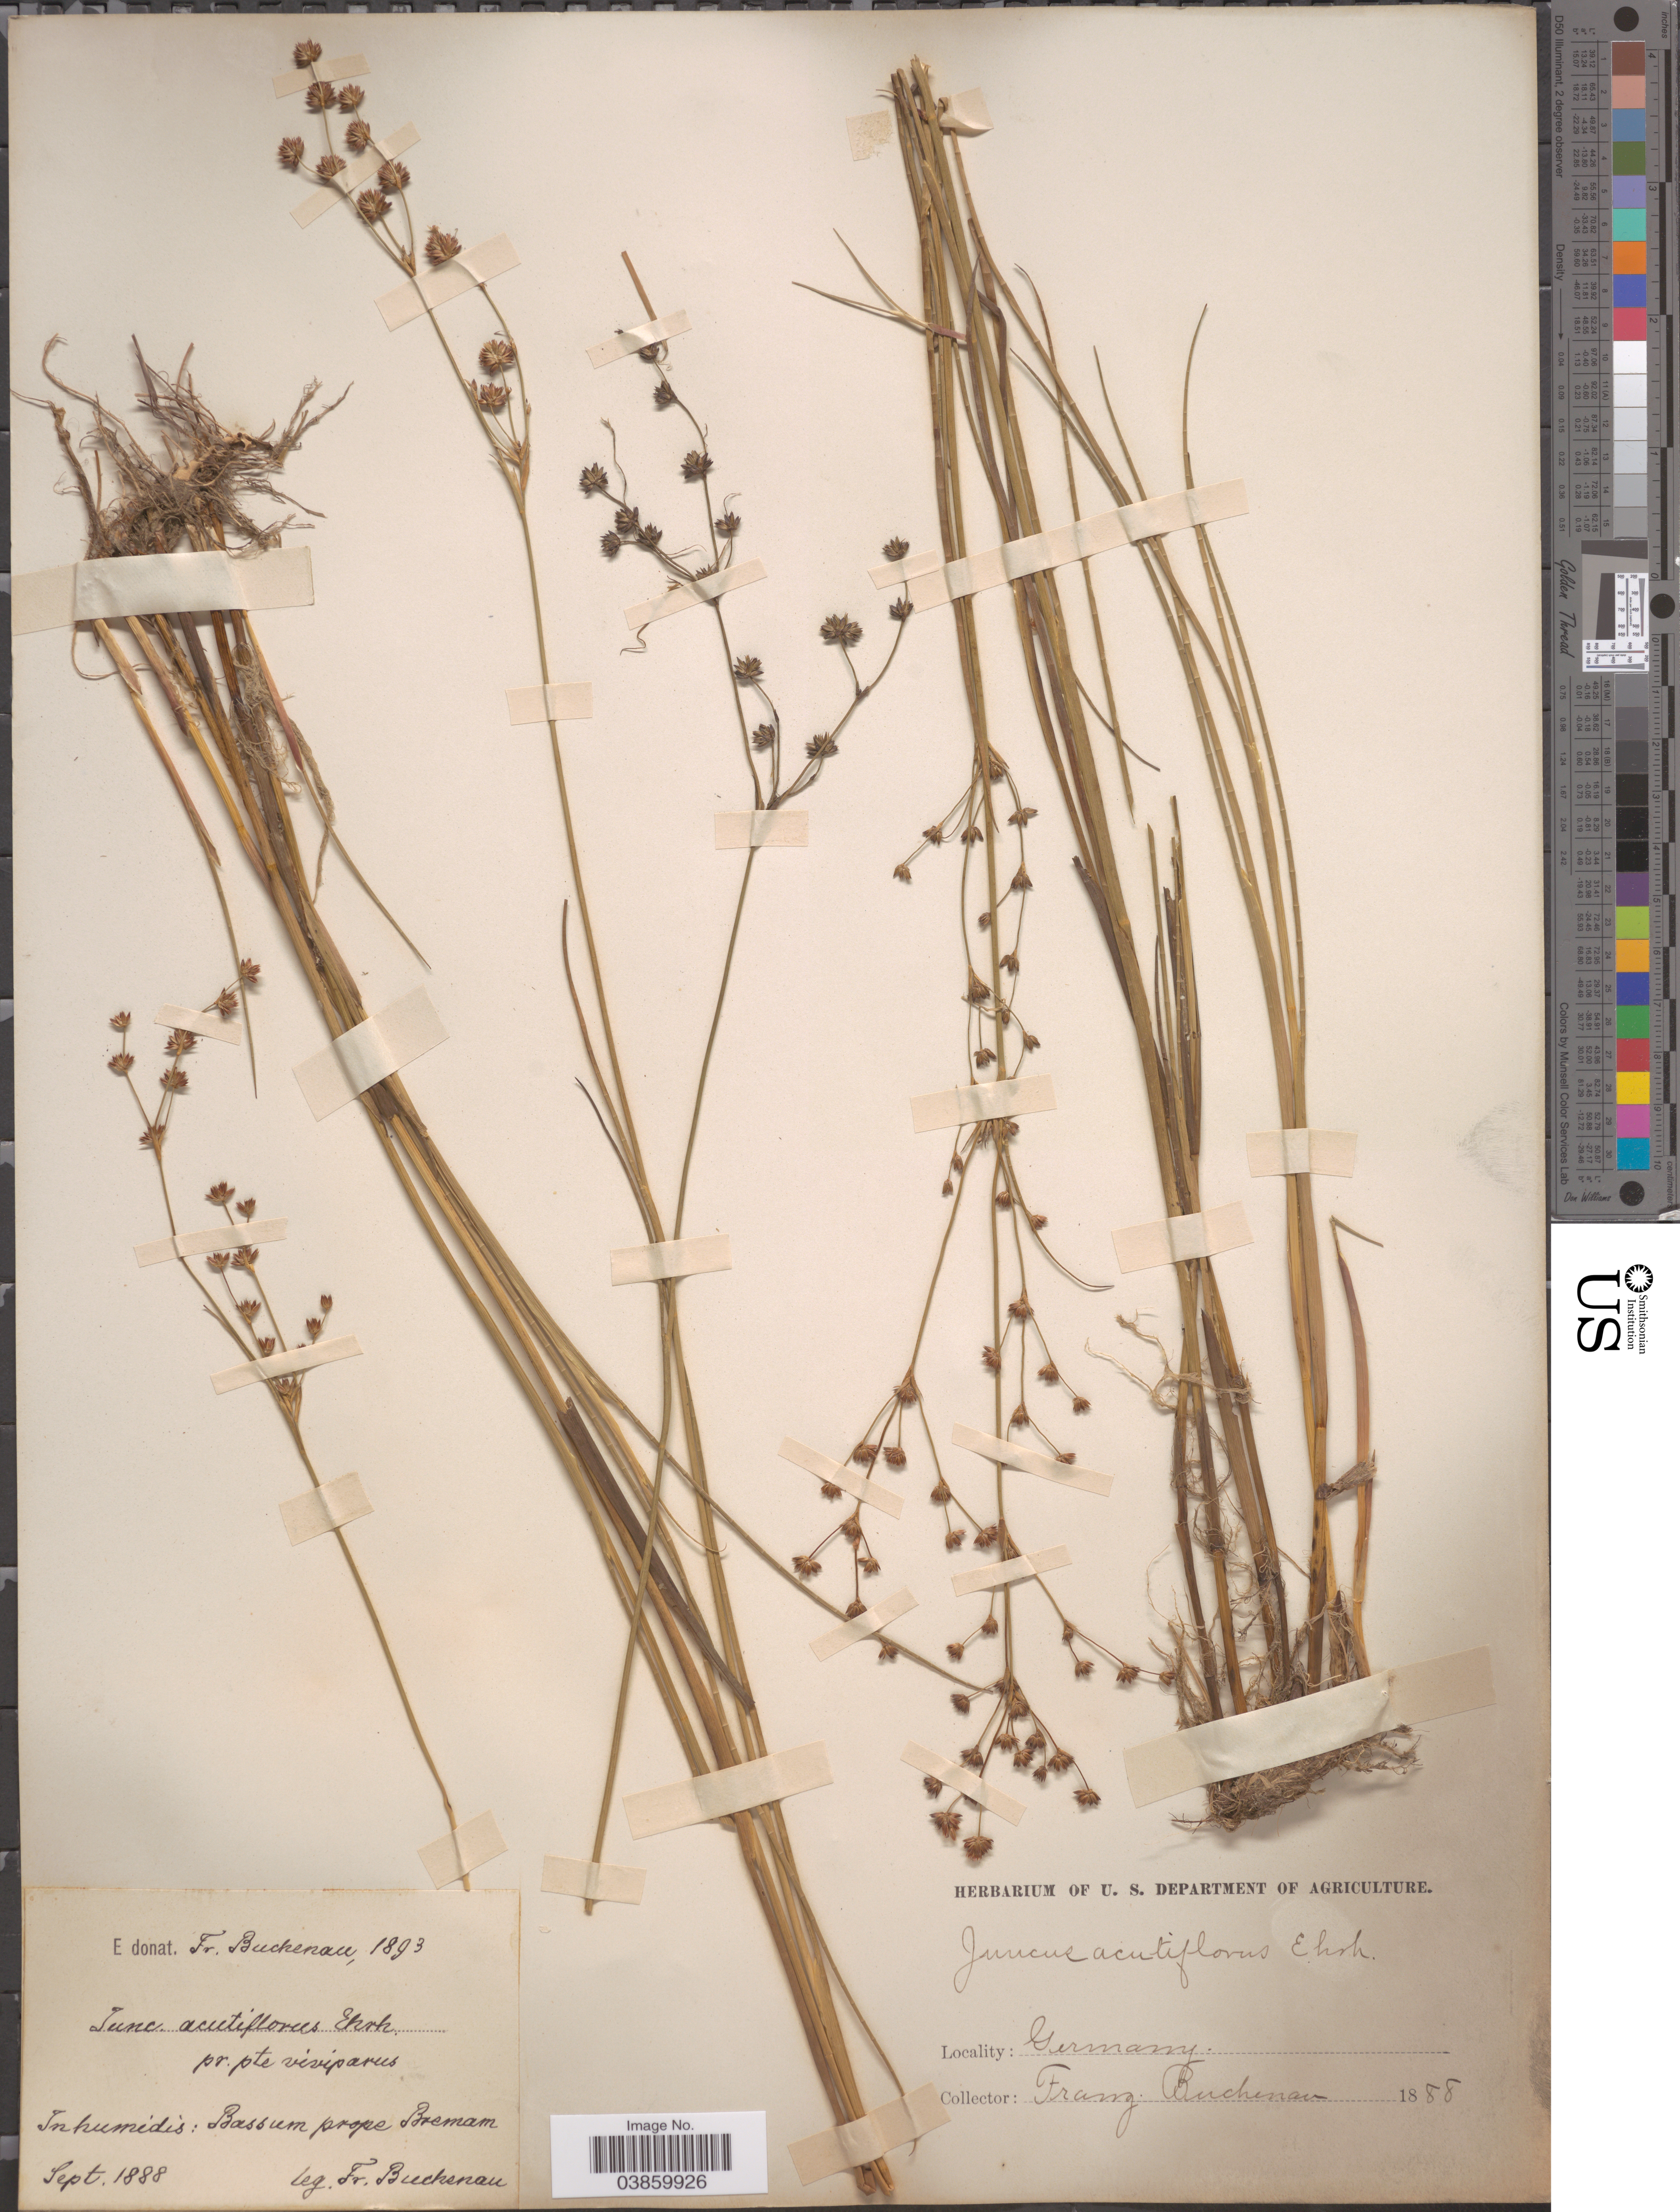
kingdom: Plantae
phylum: Tracheophyta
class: Liliopsida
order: Poales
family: Juncaceae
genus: Juncus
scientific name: Juncus acutiflorus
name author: Ehrh. ex Hoffm.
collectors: F. Buchenau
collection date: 1888-09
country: Germany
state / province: Bremen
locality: Inhumidis: Bassum prope Bremam.